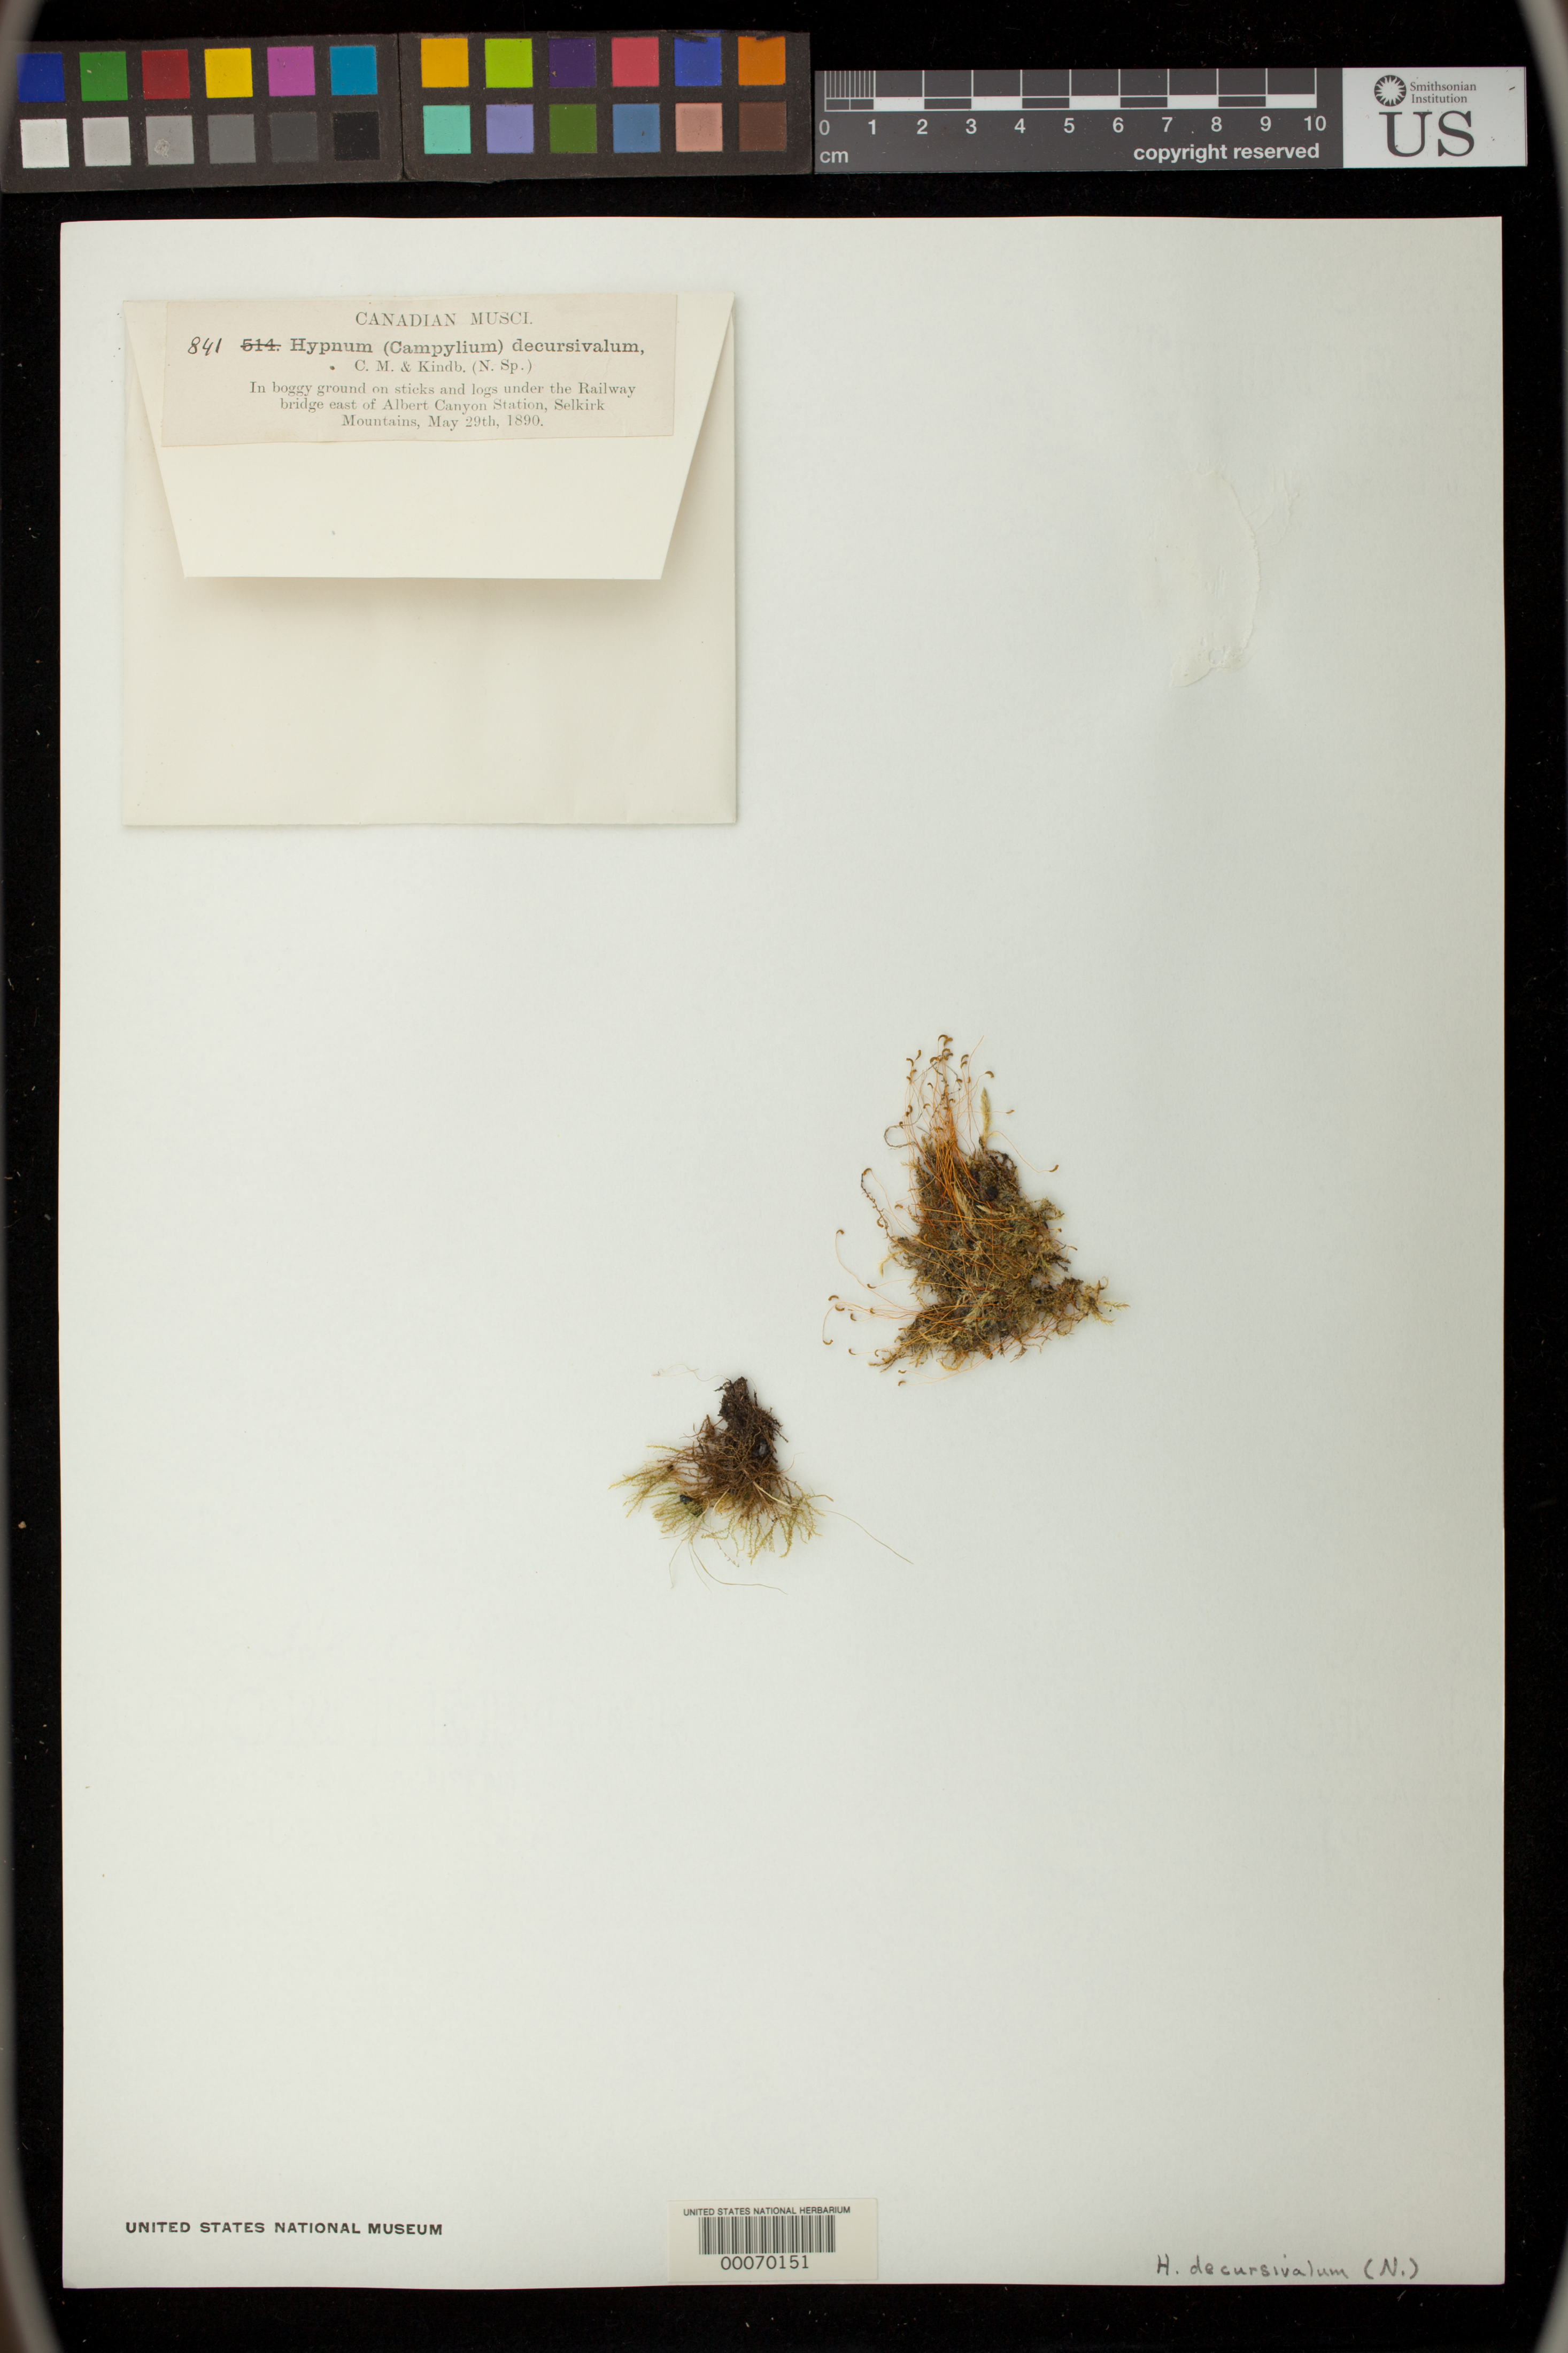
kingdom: Plantae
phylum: Bryophyta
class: Bryopsida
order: Hypnales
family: Hypnaceae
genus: Hypnum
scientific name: Hypnum decursivulum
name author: Müll. Hal. & Kindb. in Macoun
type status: Syntype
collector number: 841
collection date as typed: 29 May 1890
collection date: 1890-05-29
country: Canada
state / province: British Columbia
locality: Selkirk Mts., Albert Canyon Station.